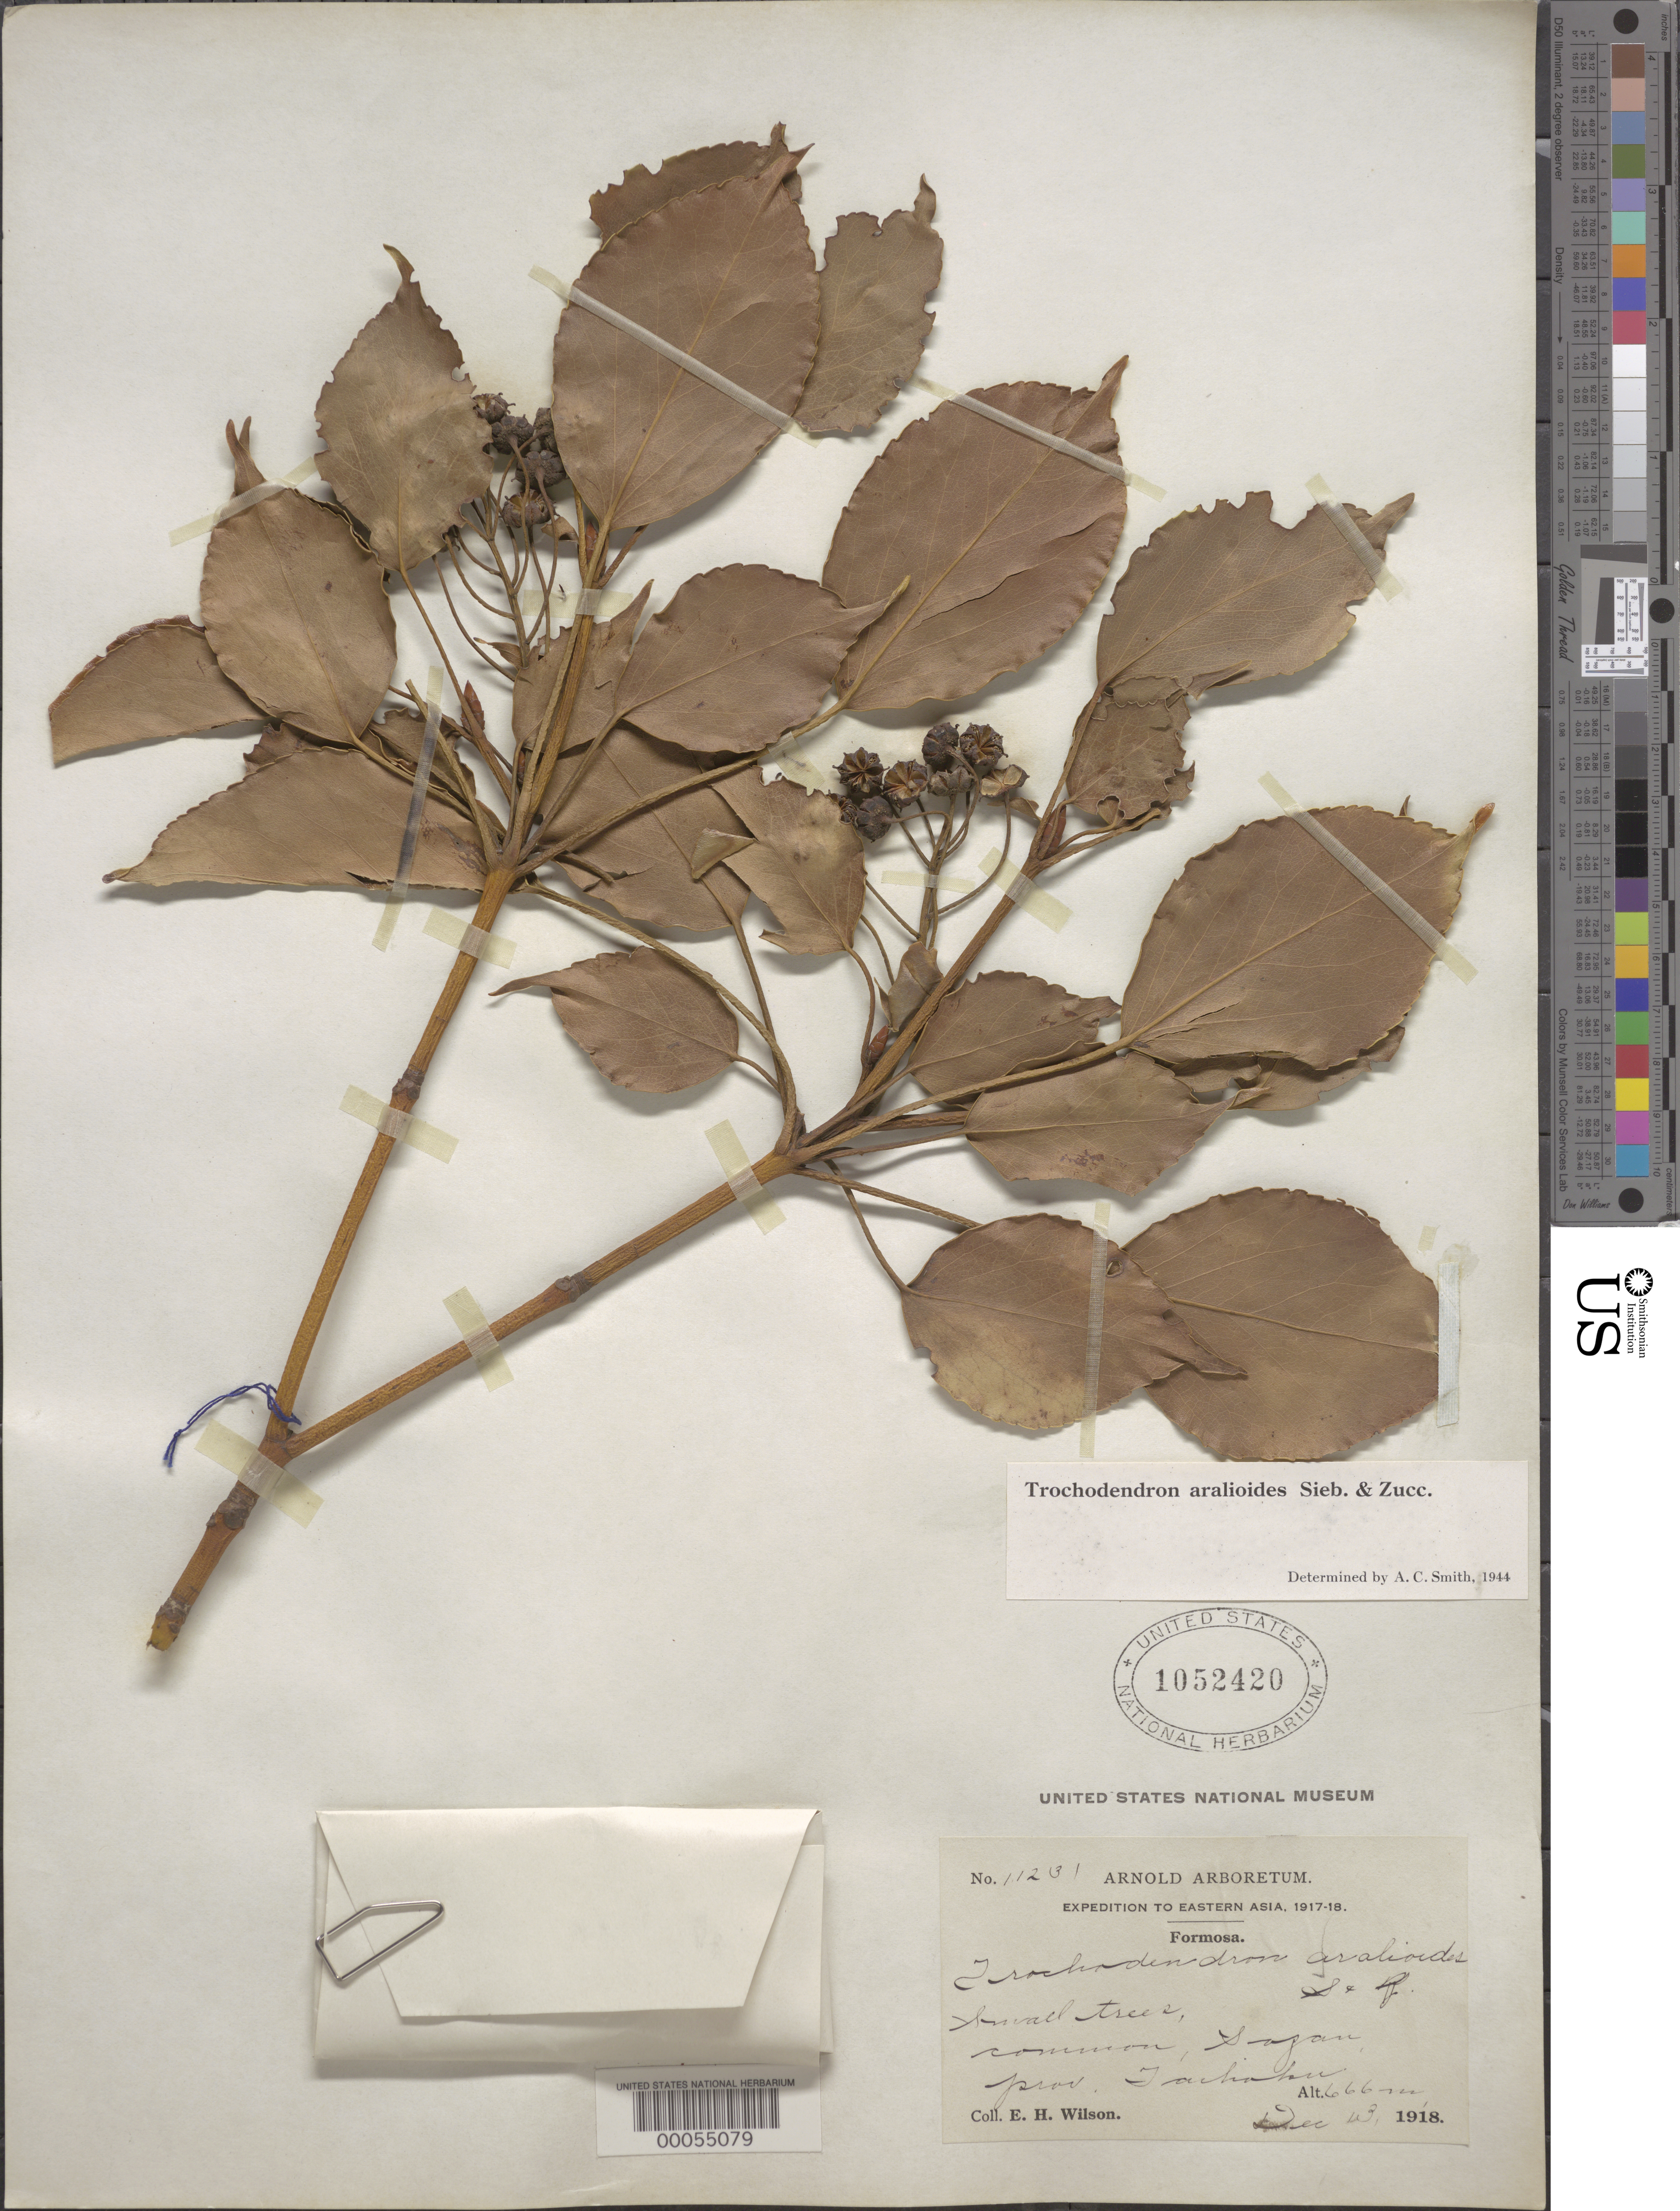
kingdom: Plantae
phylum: Tracheophyta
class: Magnoliopsida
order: Trochodendrales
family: Trochodendraceae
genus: Trochodendron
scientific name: Trochodendron aralioides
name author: Siebold & Zucc.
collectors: E. H. Wilson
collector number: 11231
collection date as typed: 13 Dec 1918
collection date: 1918-12-13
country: China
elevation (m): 666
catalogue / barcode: US 1052420